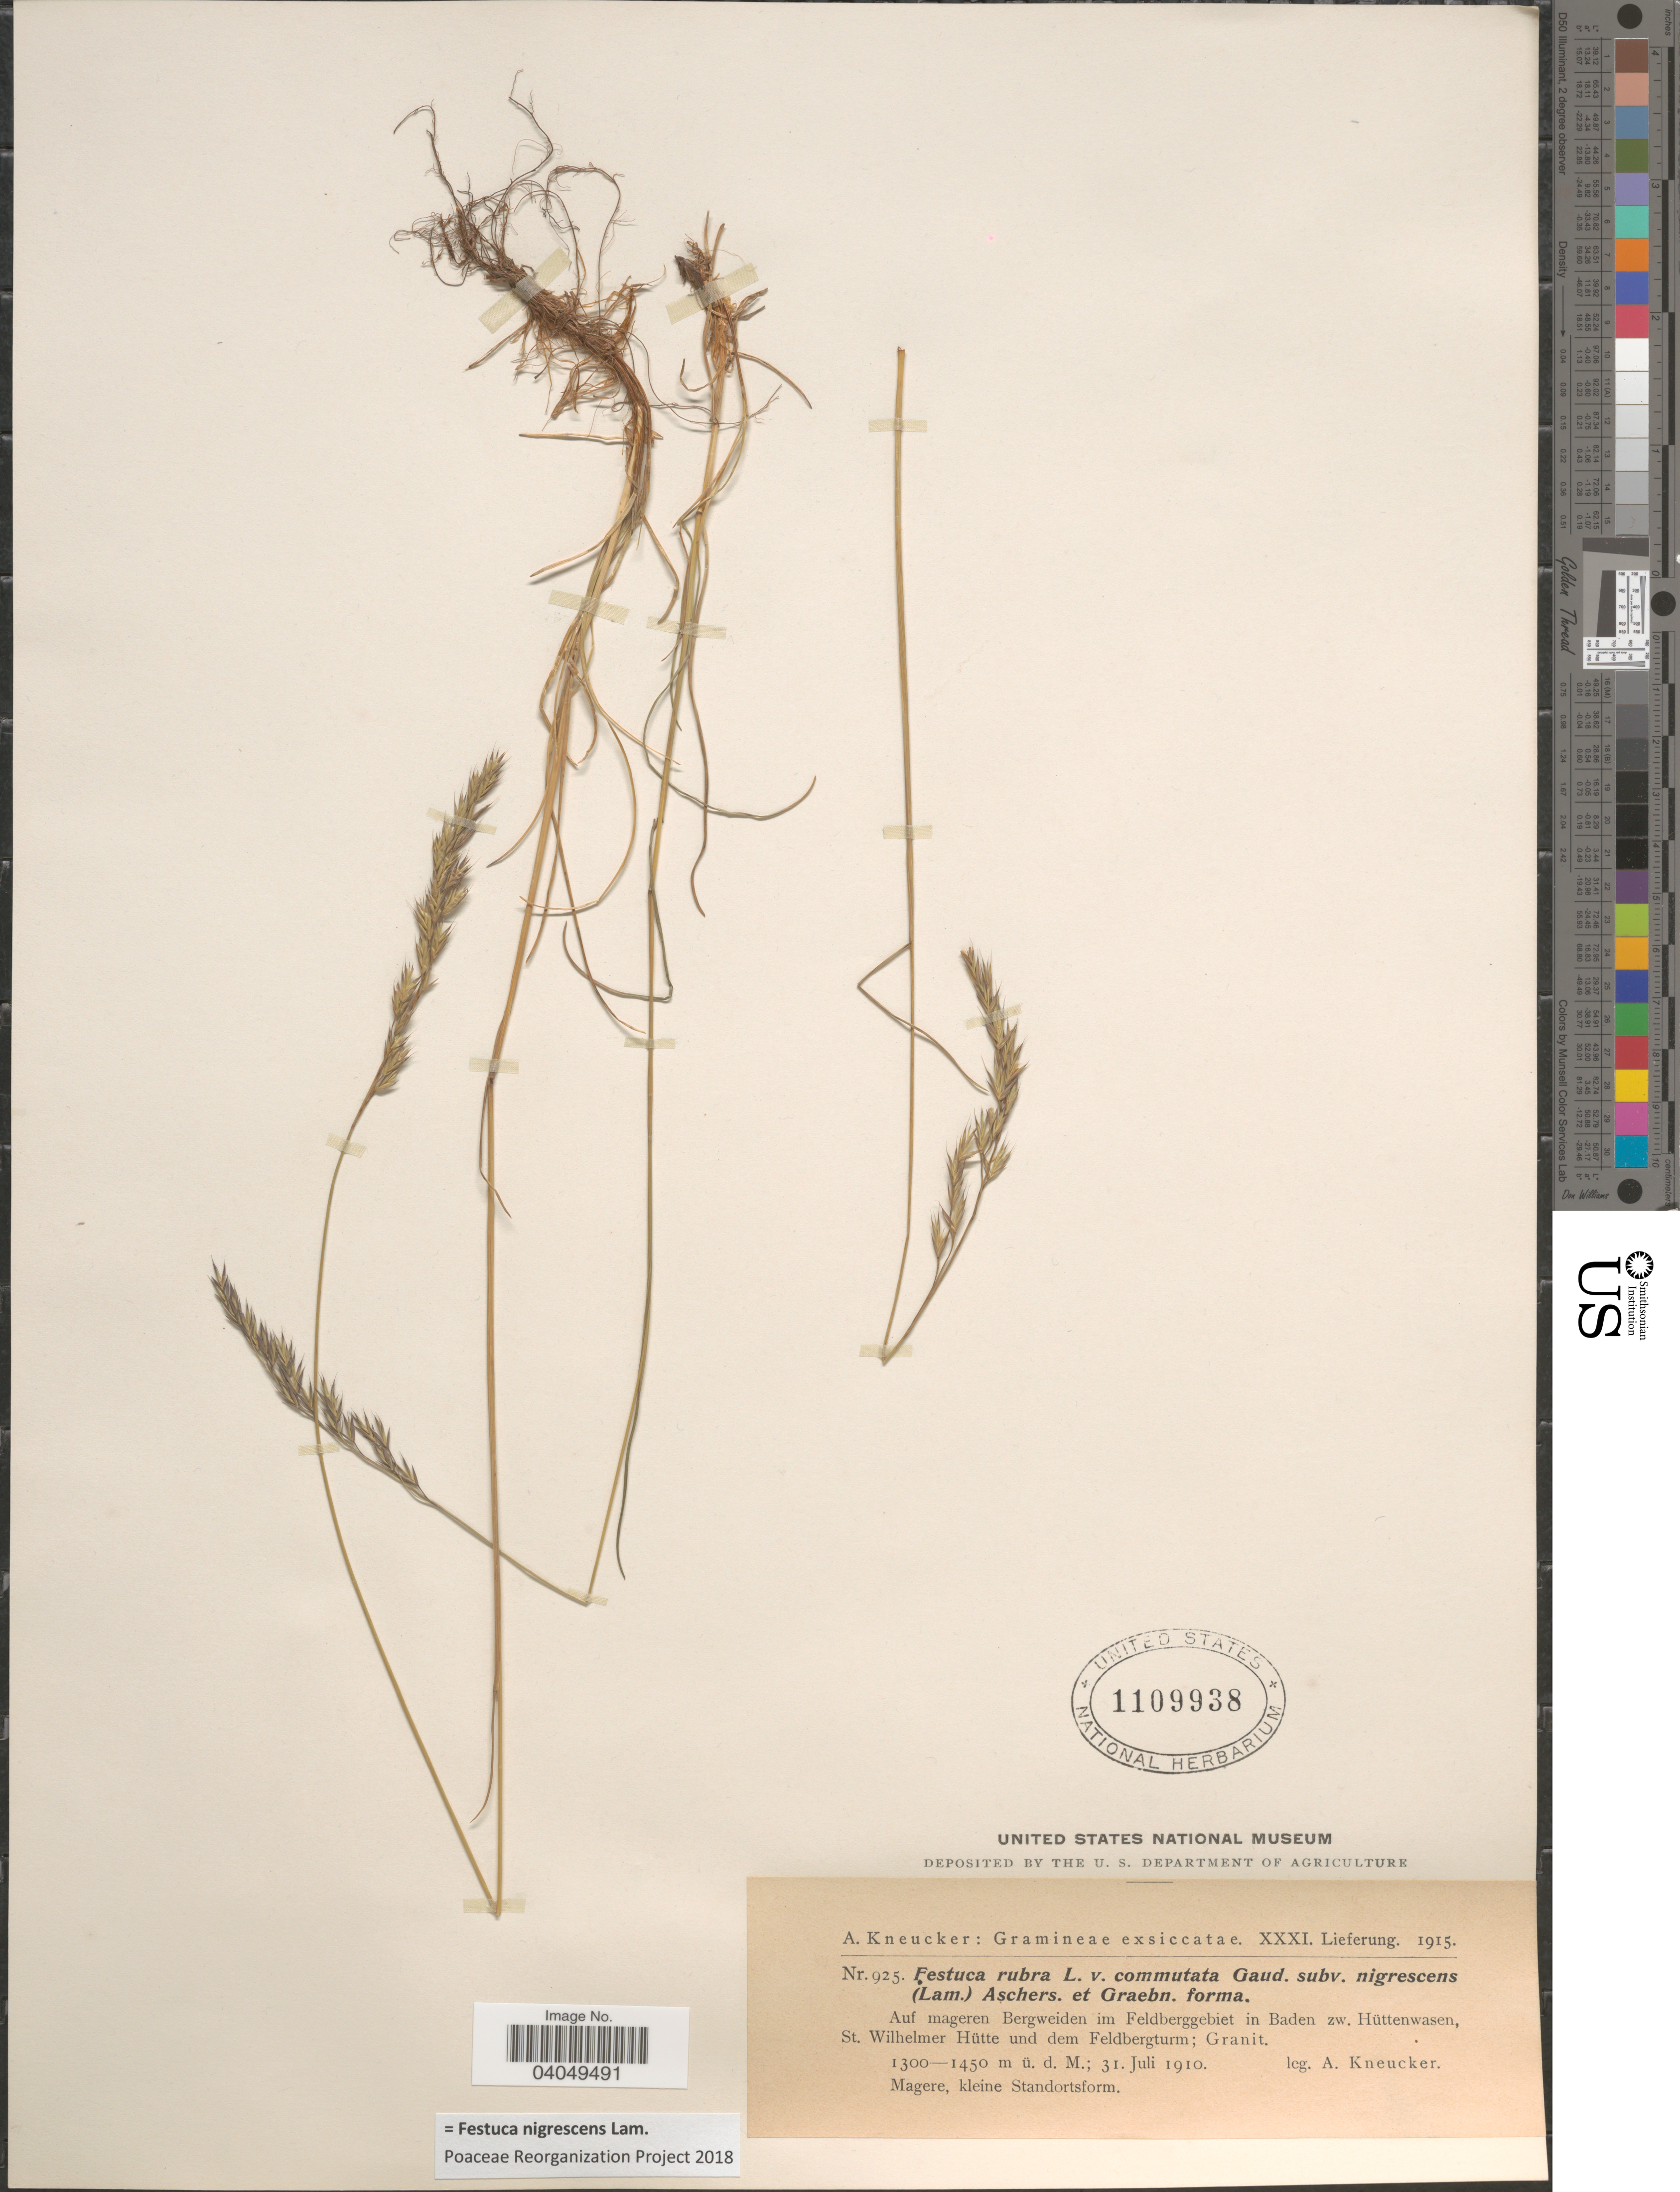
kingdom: Plantae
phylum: Tracheophyta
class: Liliopsida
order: Poales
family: Poaceae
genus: Festuca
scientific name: Festuca nigrescens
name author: Lam.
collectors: A. Kneucker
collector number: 925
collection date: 1910-07-31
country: Germany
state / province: Baden-Württemberg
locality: Auf mageren Bergweiden im Feldberggebiet in Baden zw. Hüttenwasen, St. Wilhelmer Hütte und dem Feldbergturm.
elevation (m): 1300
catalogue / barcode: US 1109938